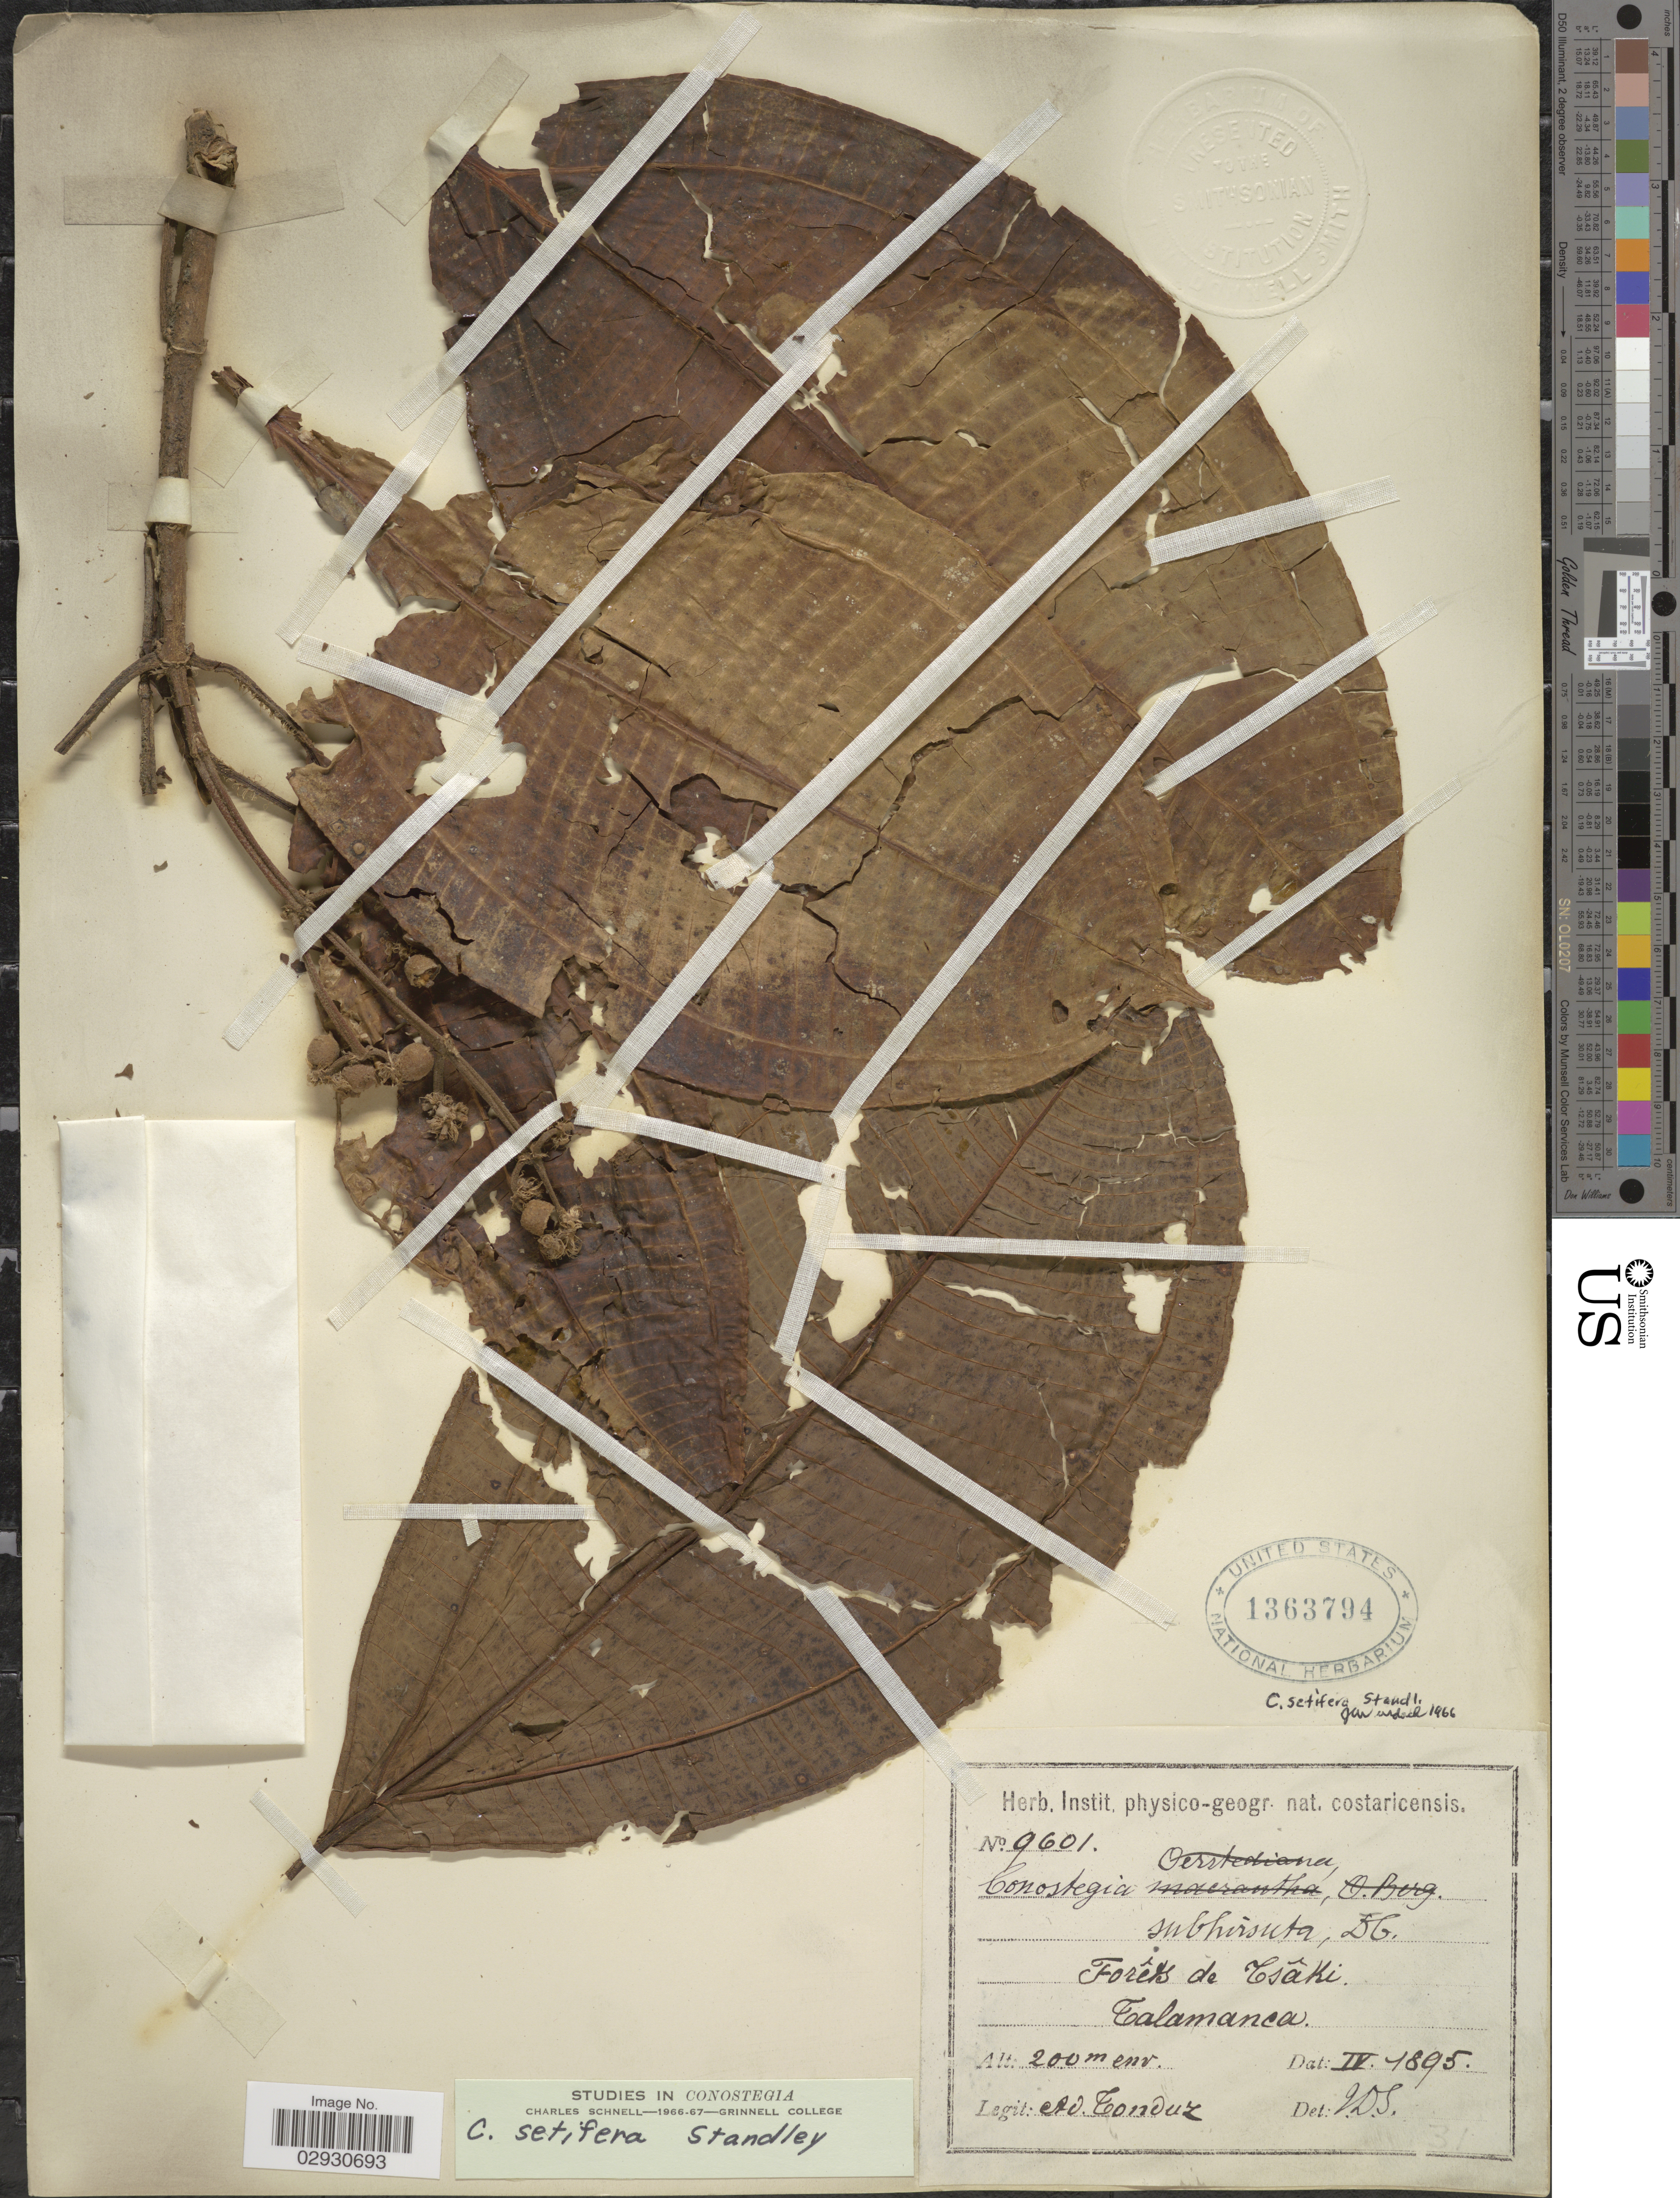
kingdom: Plantae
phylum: Tracheophyta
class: Magnoliopsida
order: Myrtales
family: Melastomataceae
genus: Conostegia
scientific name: Conostegia setifera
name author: Standl.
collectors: A. Tonduz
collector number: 9601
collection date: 1895-04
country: Costa Rica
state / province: Limón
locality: Forêts de Tsâki. Talamanca.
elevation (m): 200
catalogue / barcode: US 1363794